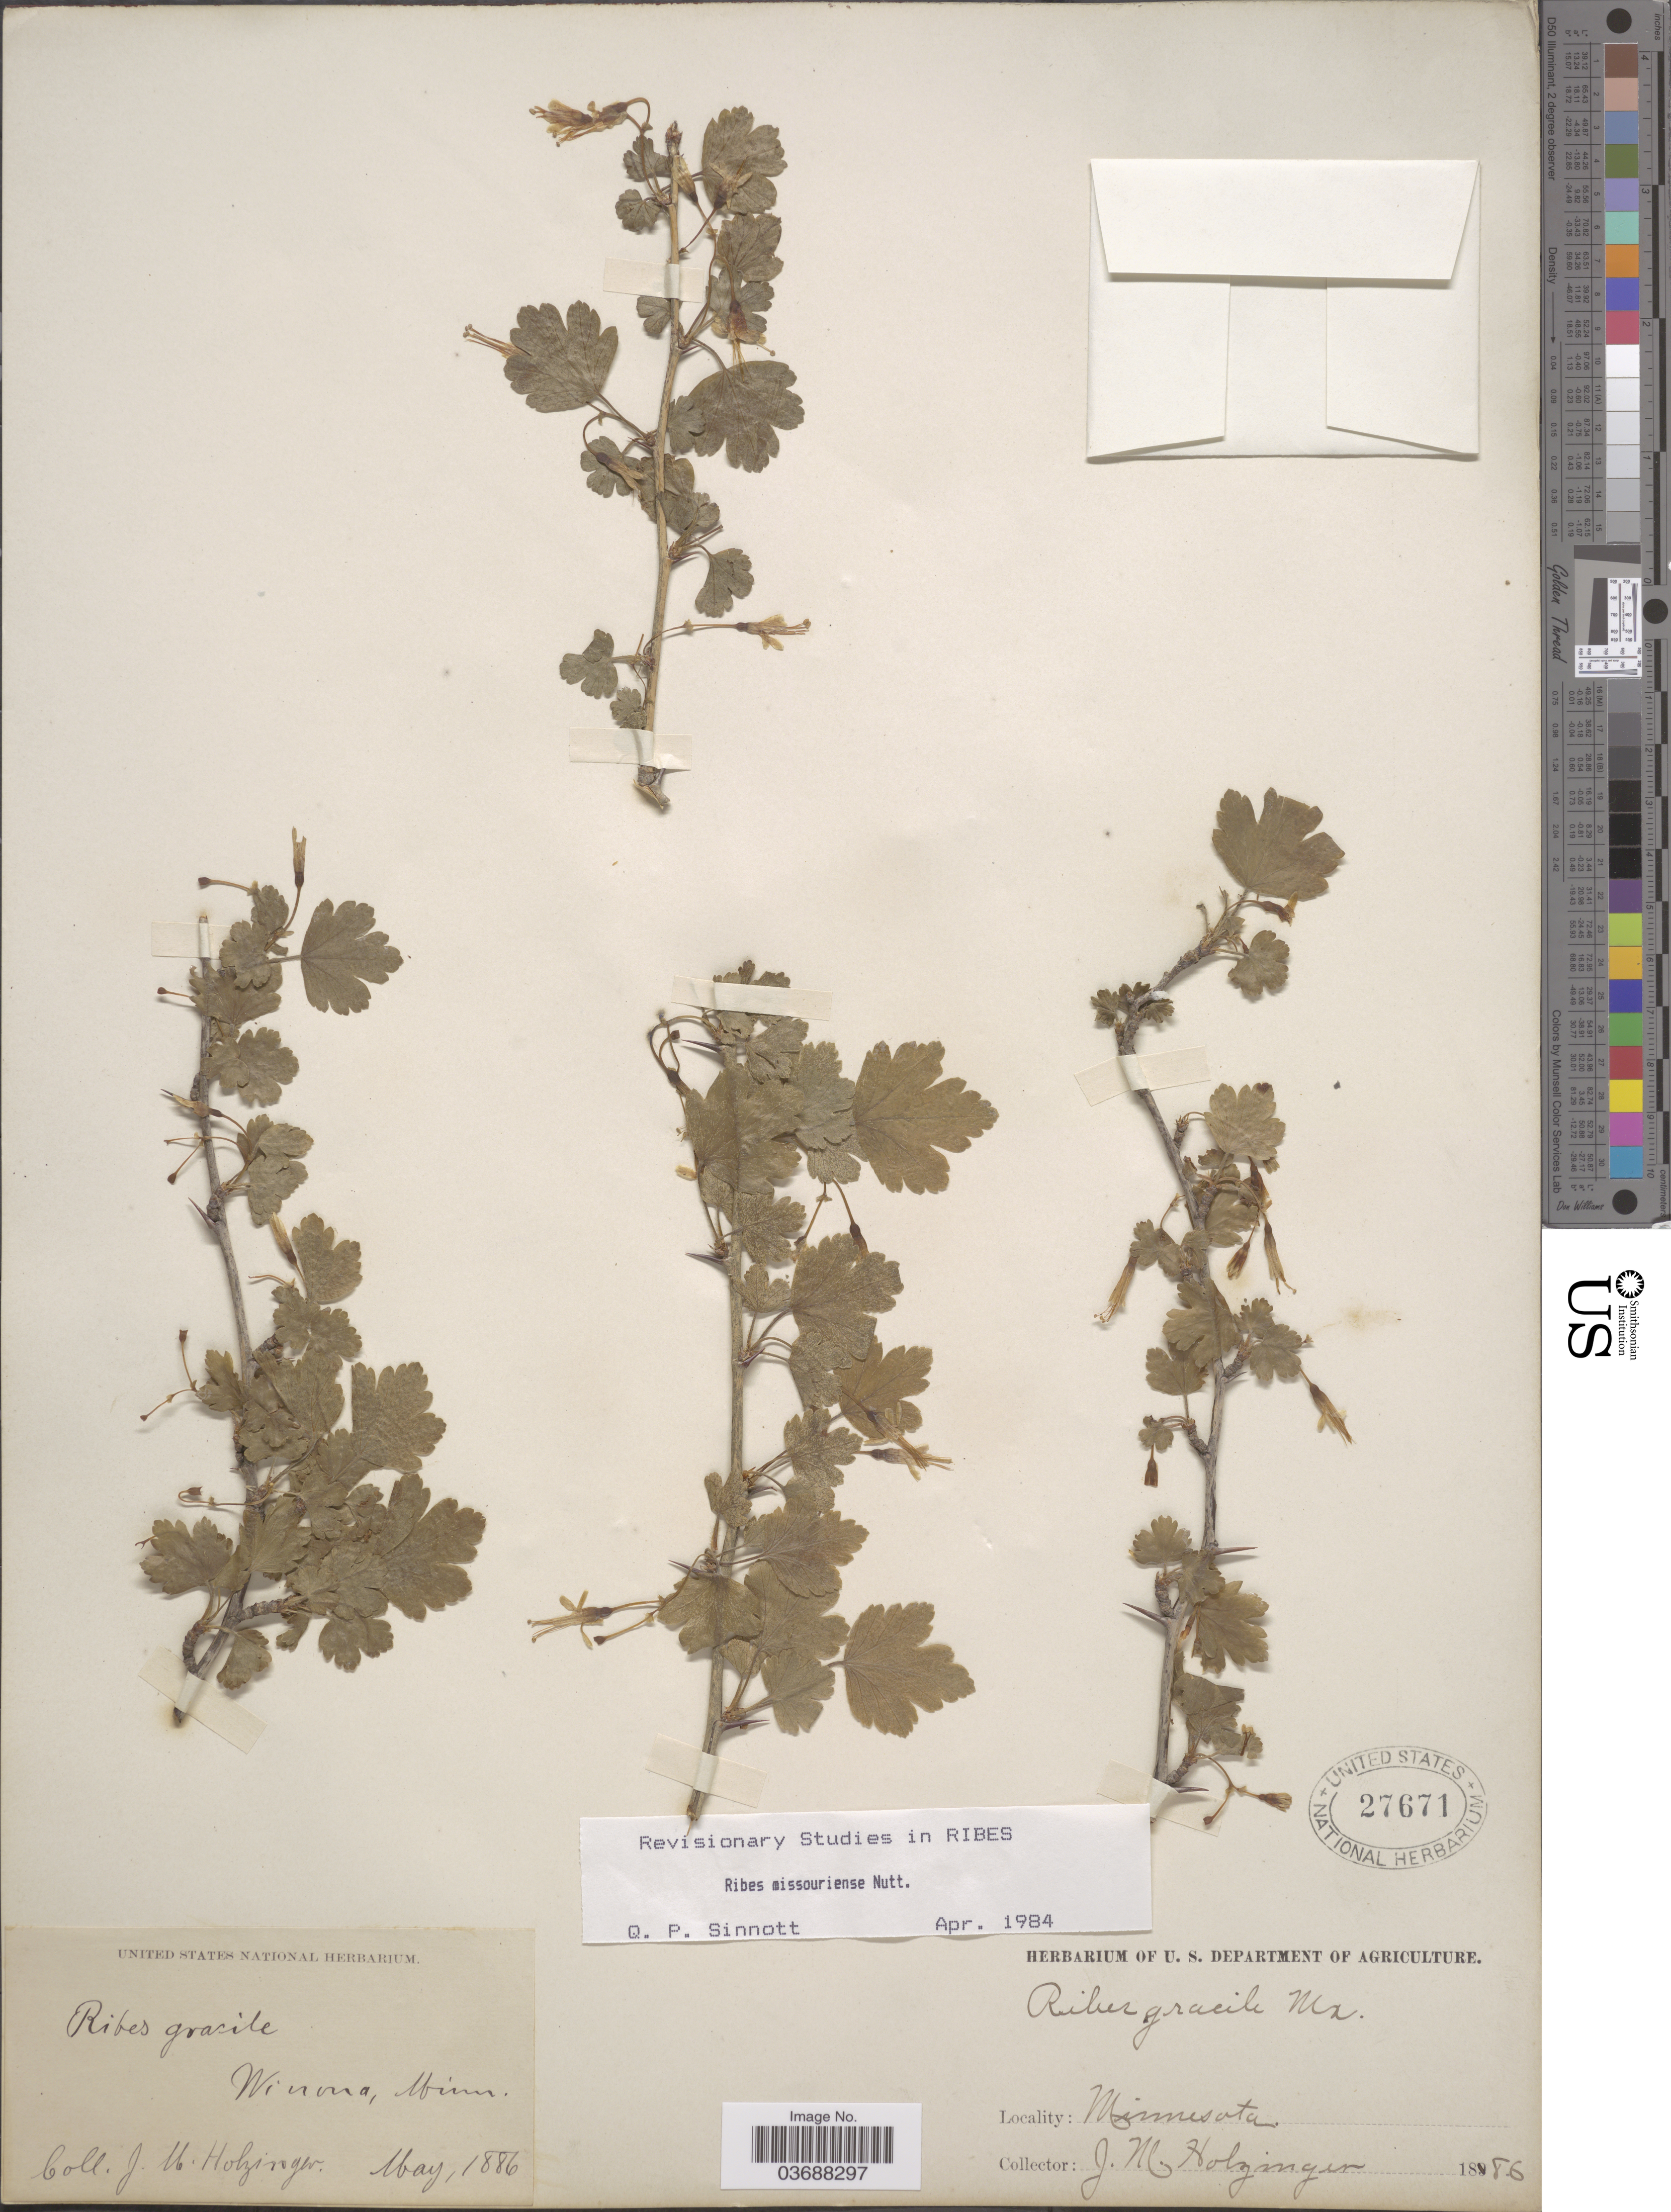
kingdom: Plantae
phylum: Tracheophyta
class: Magnoliopsida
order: Saxifragales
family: Grossulariaceae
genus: Ribes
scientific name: Ribes missouriense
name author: Nutt.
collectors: J. M. Holzinger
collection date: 1886-05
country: United States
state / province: Minnesota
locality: Winona.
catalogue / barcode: US 27671